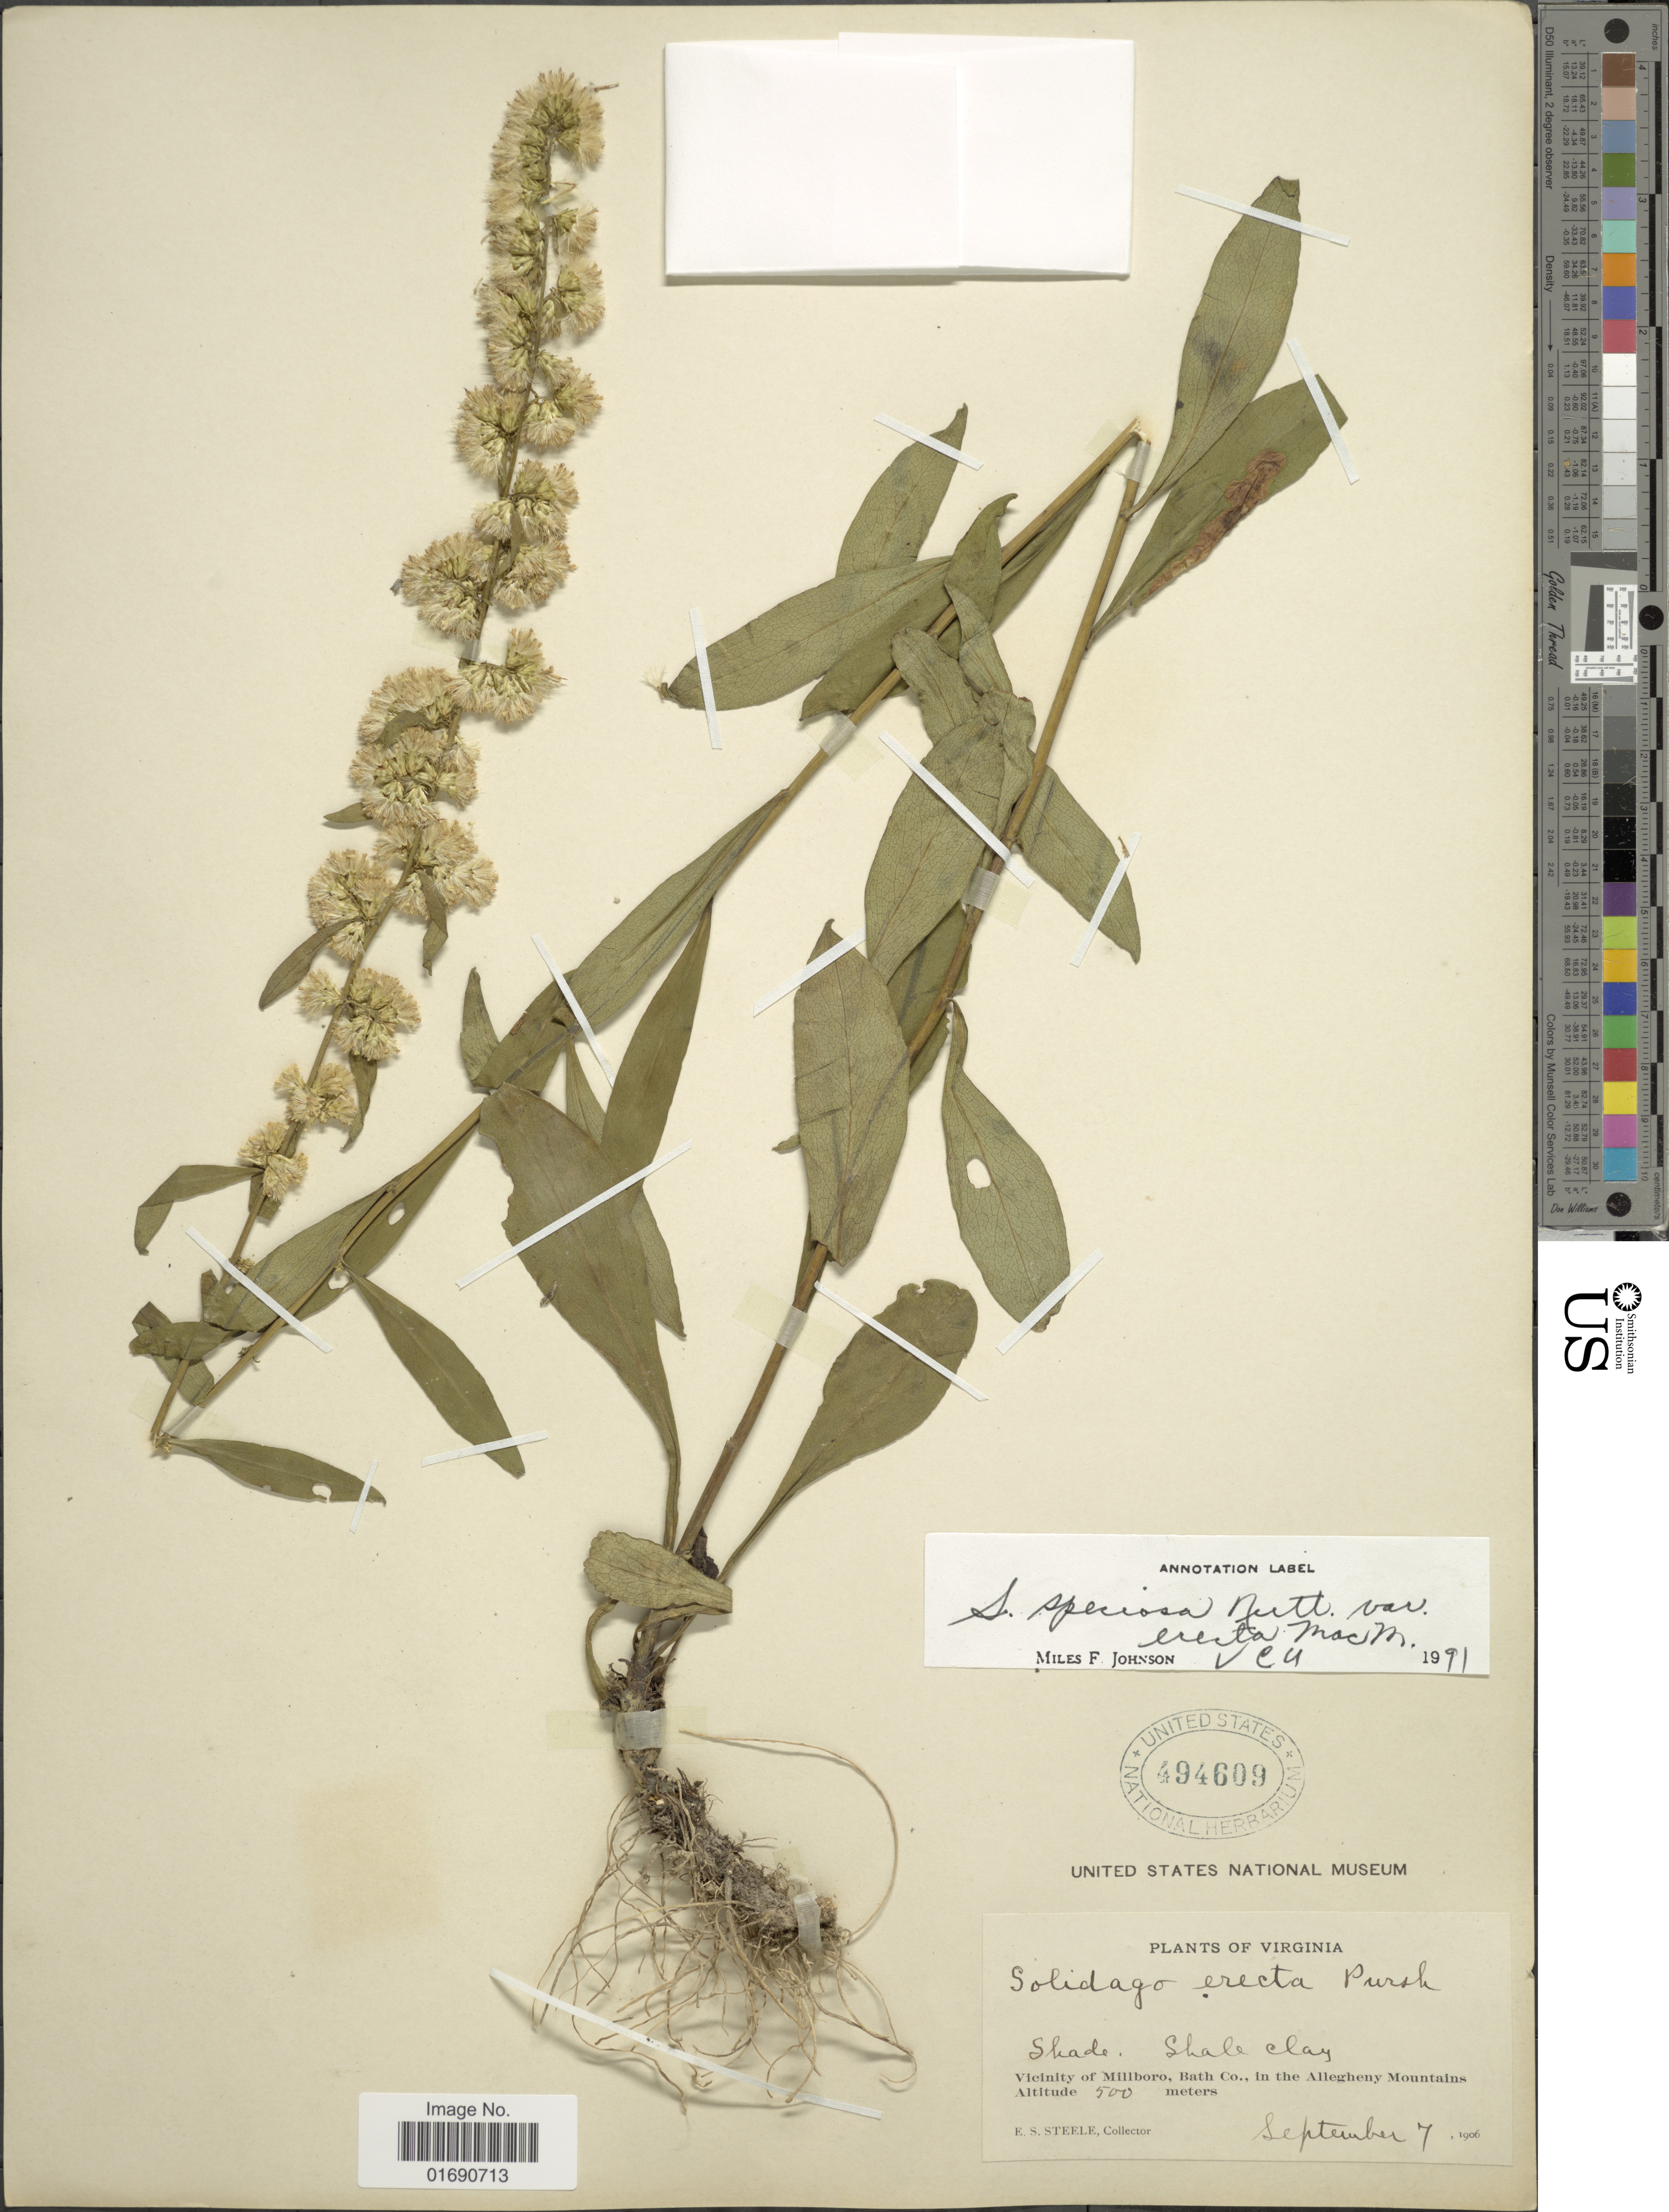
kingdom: Plantae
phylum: Tracheophyta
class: Magnoliopsida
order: Asterales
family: Asteraceae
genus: Solidago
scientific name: Solidago speciosa var. erecta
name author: (Pursh) MacMill.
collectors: E. Steele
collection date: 1906-09-07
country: United States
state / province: Virginia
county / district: Bath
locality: Shade, Shale clay, Vicinity of Millboro, bath Co., in the Allegheny Mountains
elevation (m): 500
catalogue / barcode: US 494609